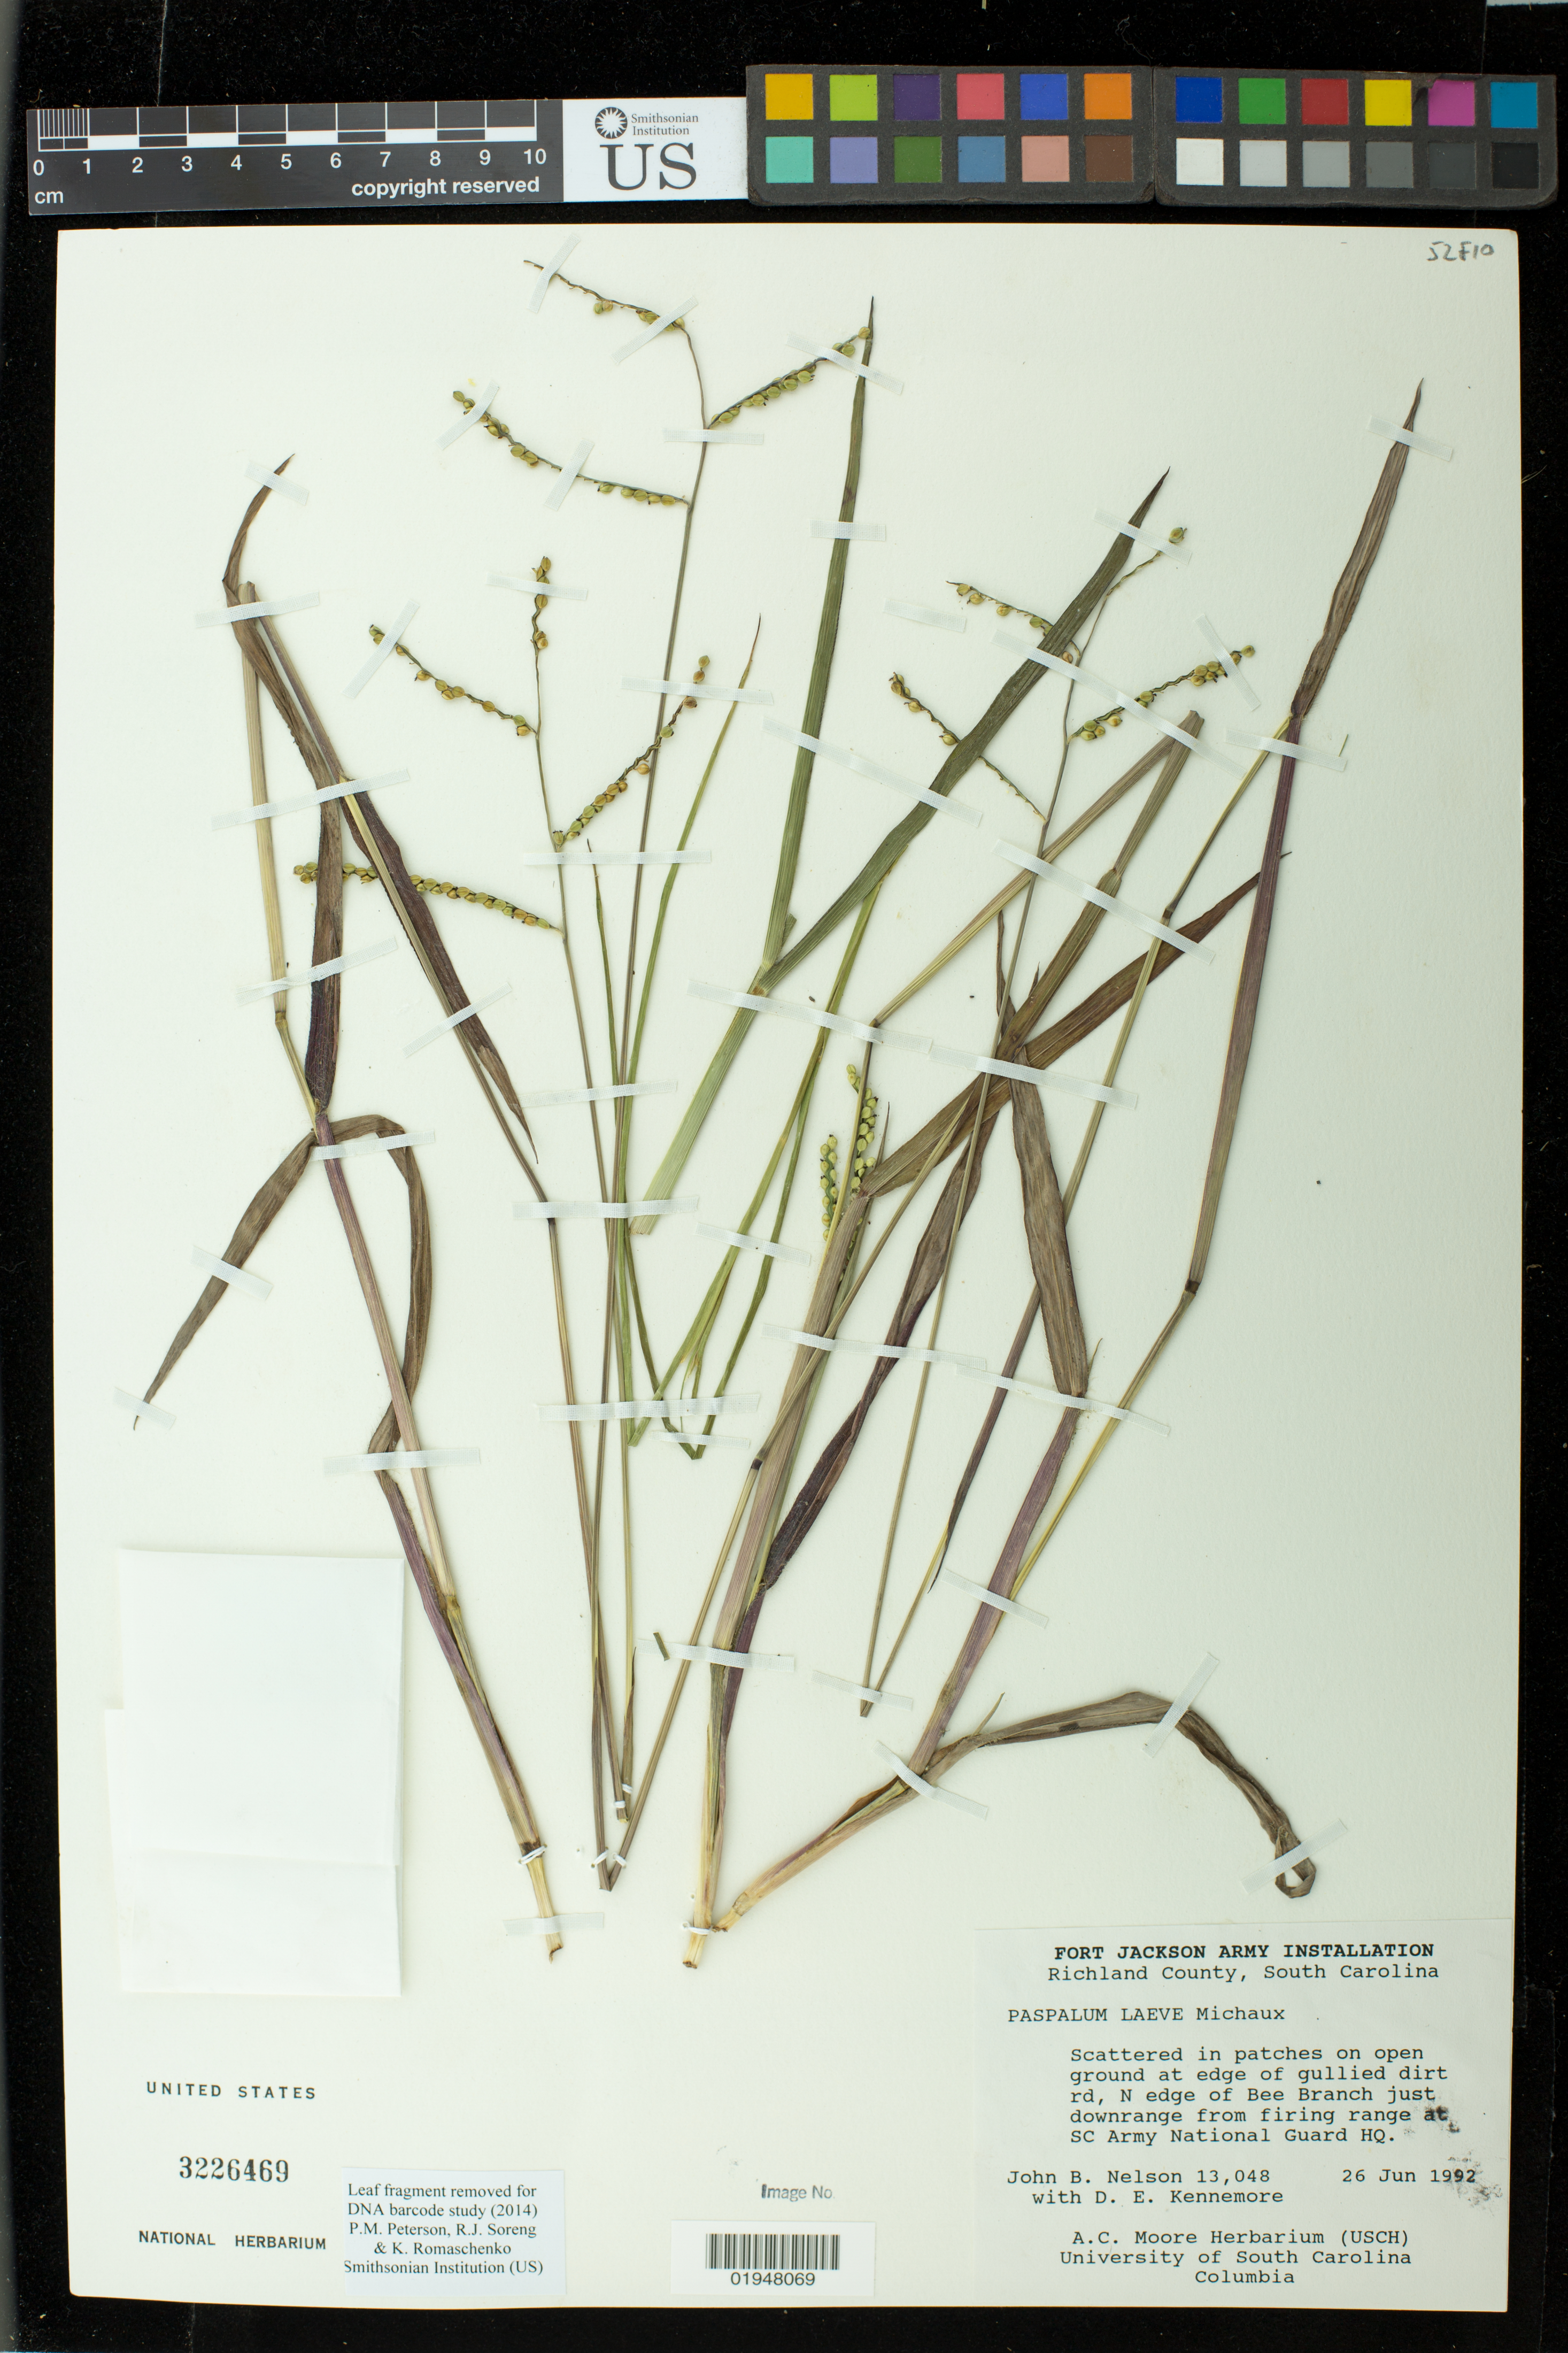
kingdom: Plantae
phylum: Tracheophyta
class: Liliopsida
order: Poales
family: Poaceae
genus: Paspalum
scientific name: Paspalum laeve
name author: Michx.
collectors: J. B. Nelson & D. Kennemore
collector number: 13048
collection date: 1992-06-26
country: United States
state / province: South Carolina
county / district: Richland County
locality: N edge of Bee Branch just downrange from firing range at SC Army National Guard HQ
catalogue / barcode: US 3226469